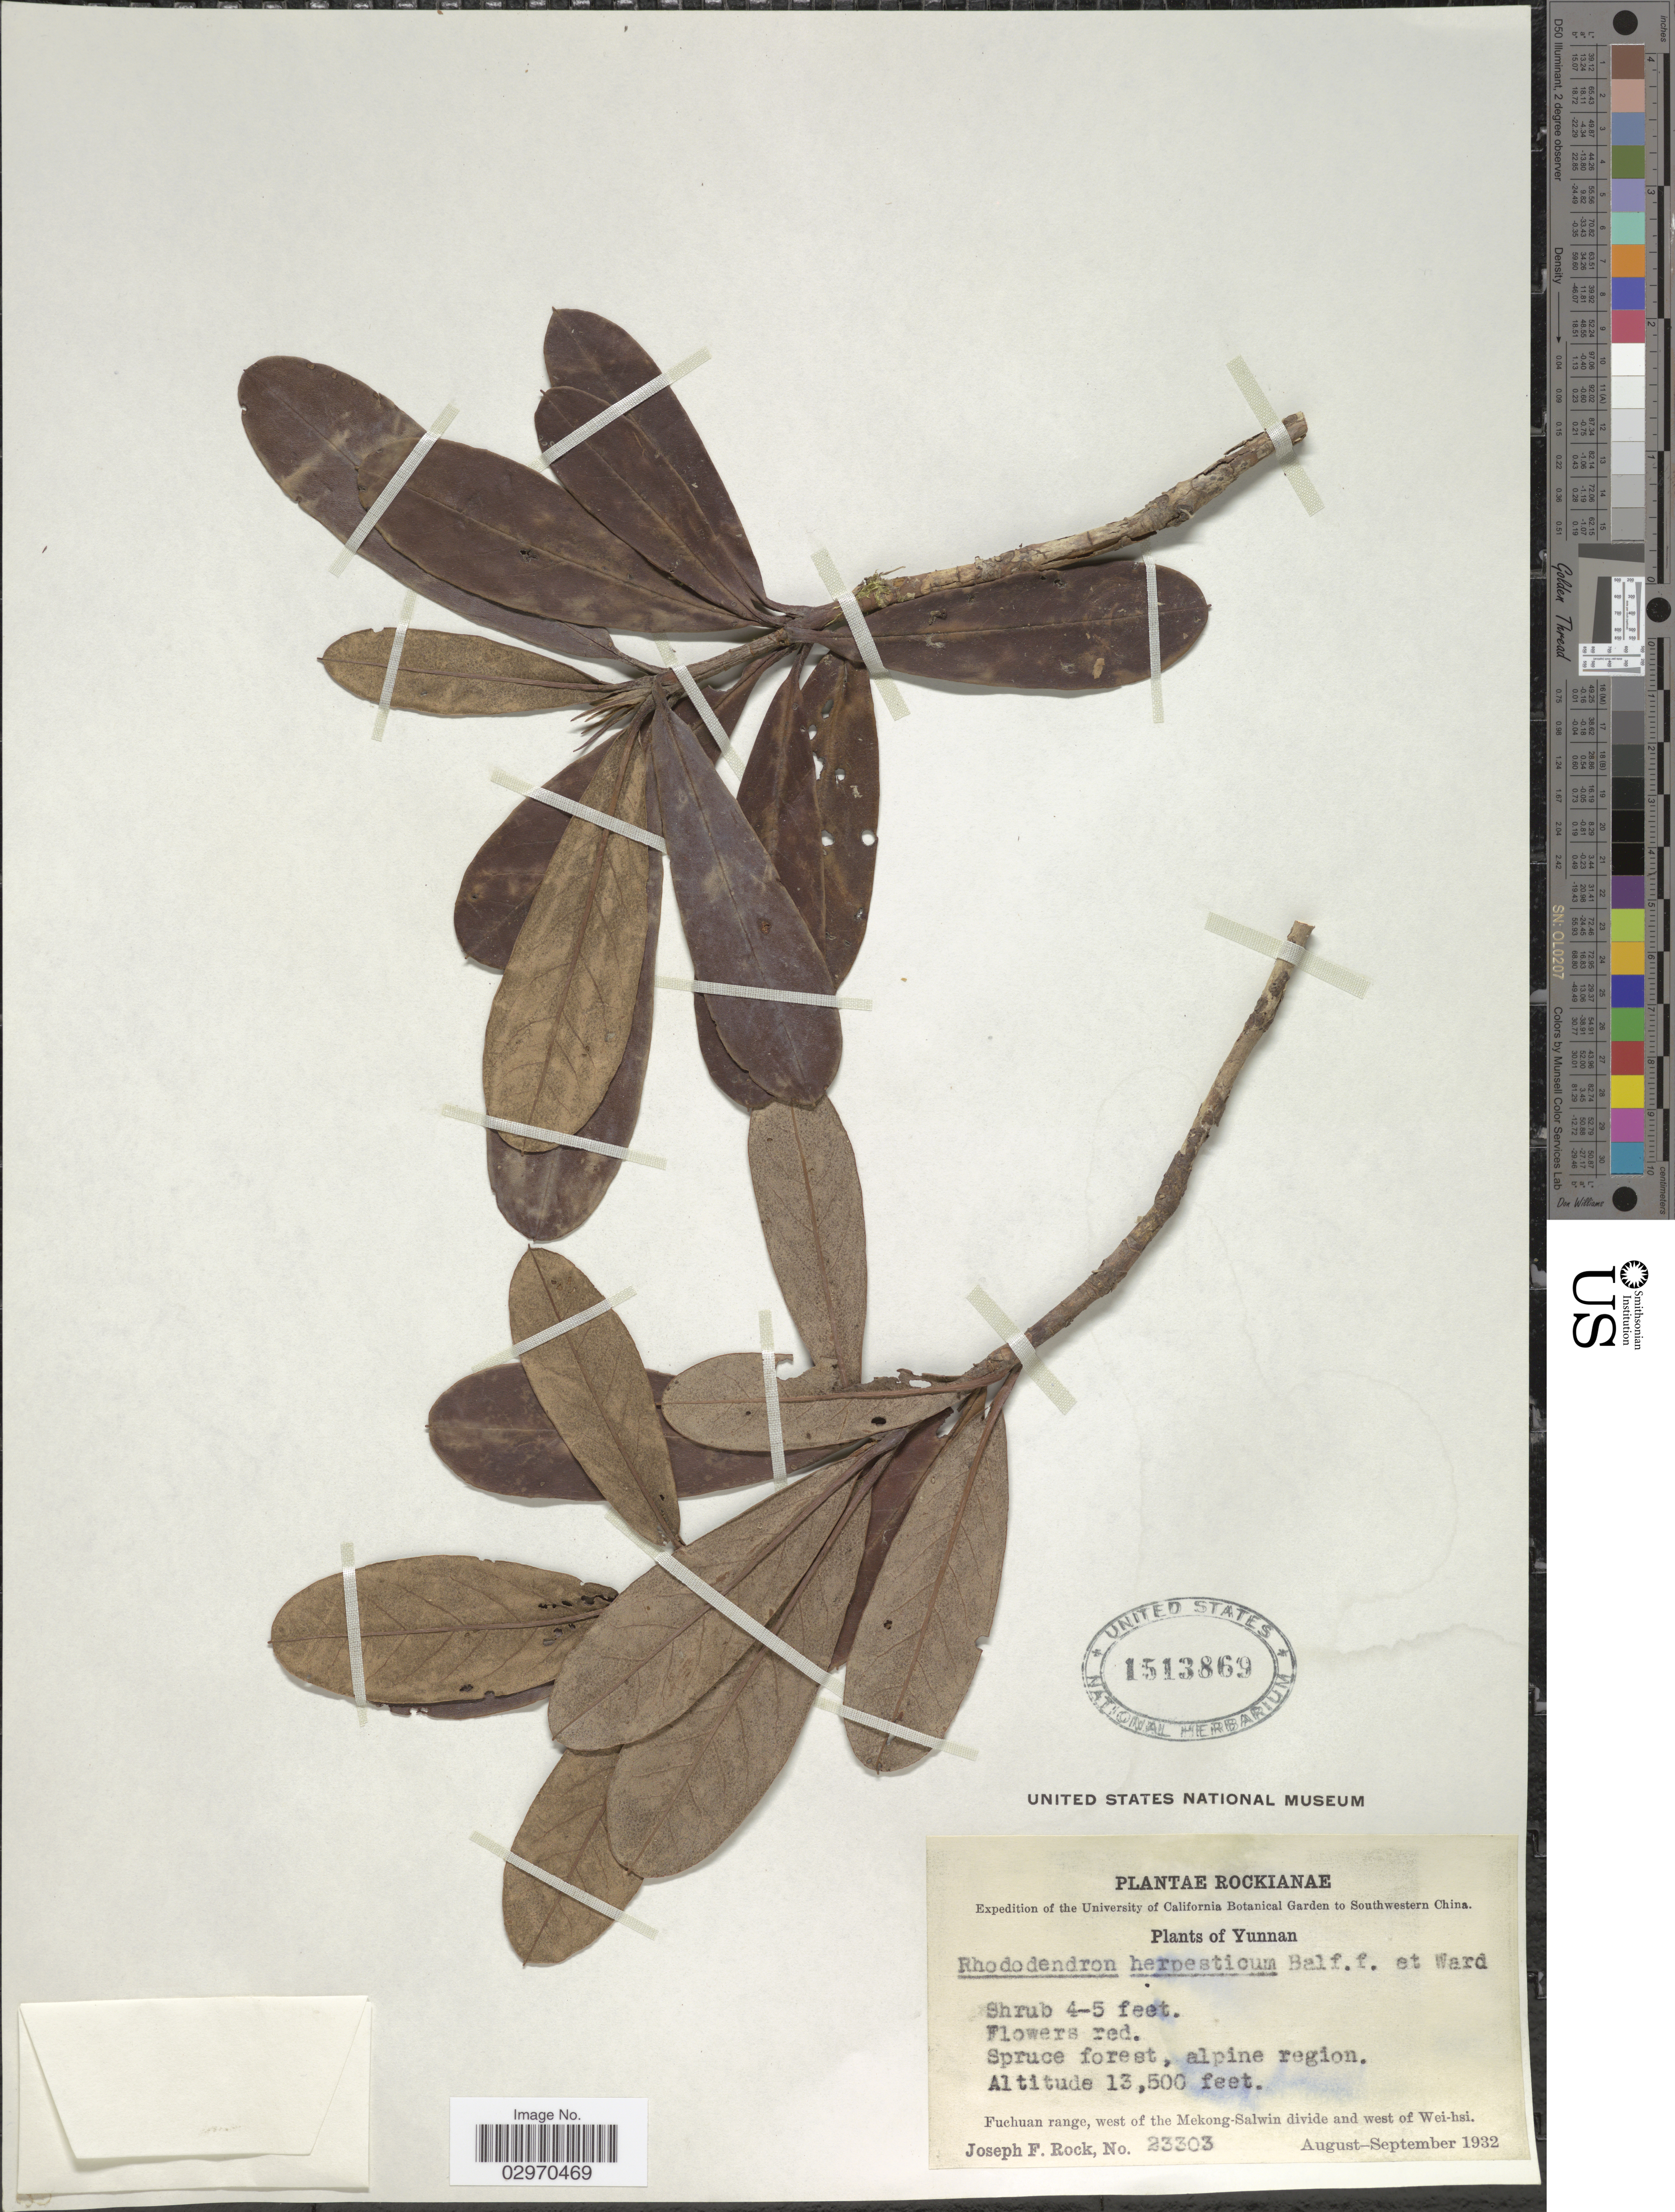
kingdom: Plantae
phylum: Tracheophyta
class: Magnoliopsida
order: Ericales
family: Ericaceae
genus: Rhododendron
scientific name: Rhododendron dichroanthum subsp. herpesticum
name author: (Balf. f. & Kingdon-Ward) Cowan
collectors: J. F. Rock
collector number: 23303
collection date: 1932-08/1932-09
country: China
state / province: Yunnan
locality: Southwestern China. Alpine region. Fuchuan range, west of the Mekong-Salwin divide and west of Wei-hsi.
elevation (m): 4115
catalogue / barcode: US 1513869